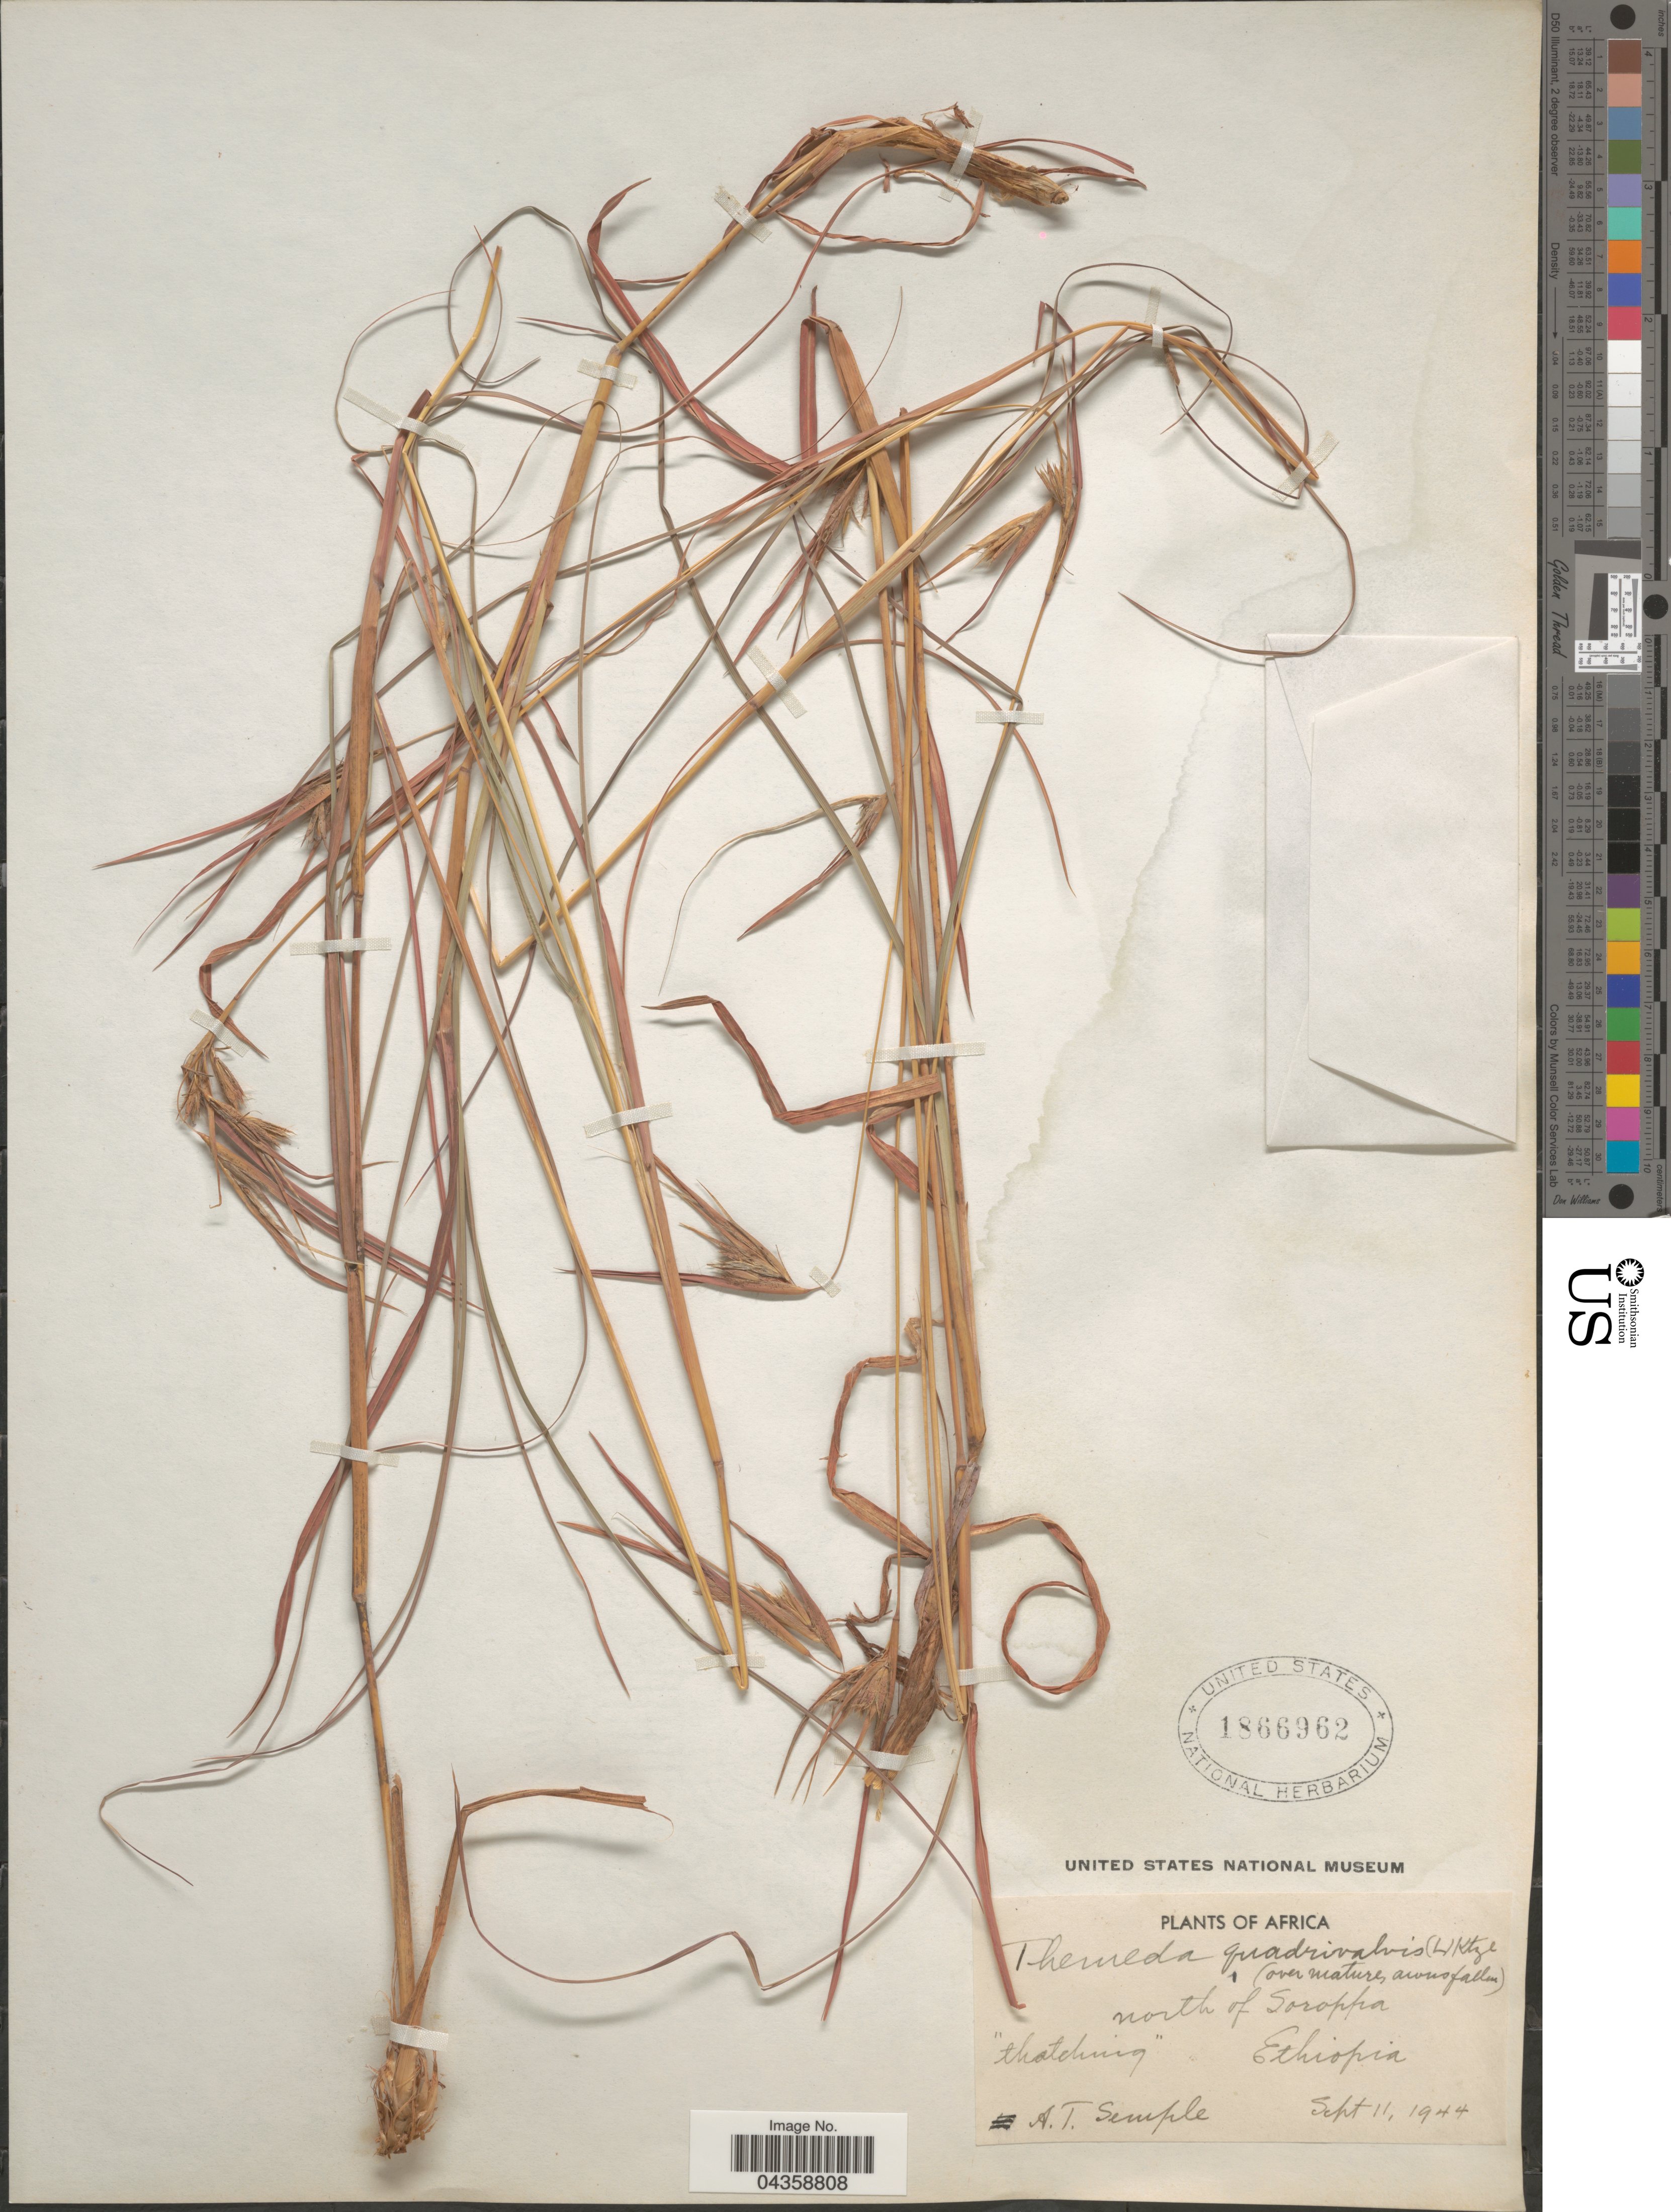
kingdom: Plantae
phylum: Tracheophyta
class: Liliopsida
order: Poales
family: Poaceae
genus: Themeda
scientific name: Themeda quadrivalvis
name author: (L.) Kuntze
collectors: A. Semple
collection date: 1944-09-11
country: Ethiopia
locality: North of Soroppa.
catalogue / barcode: US 1866962